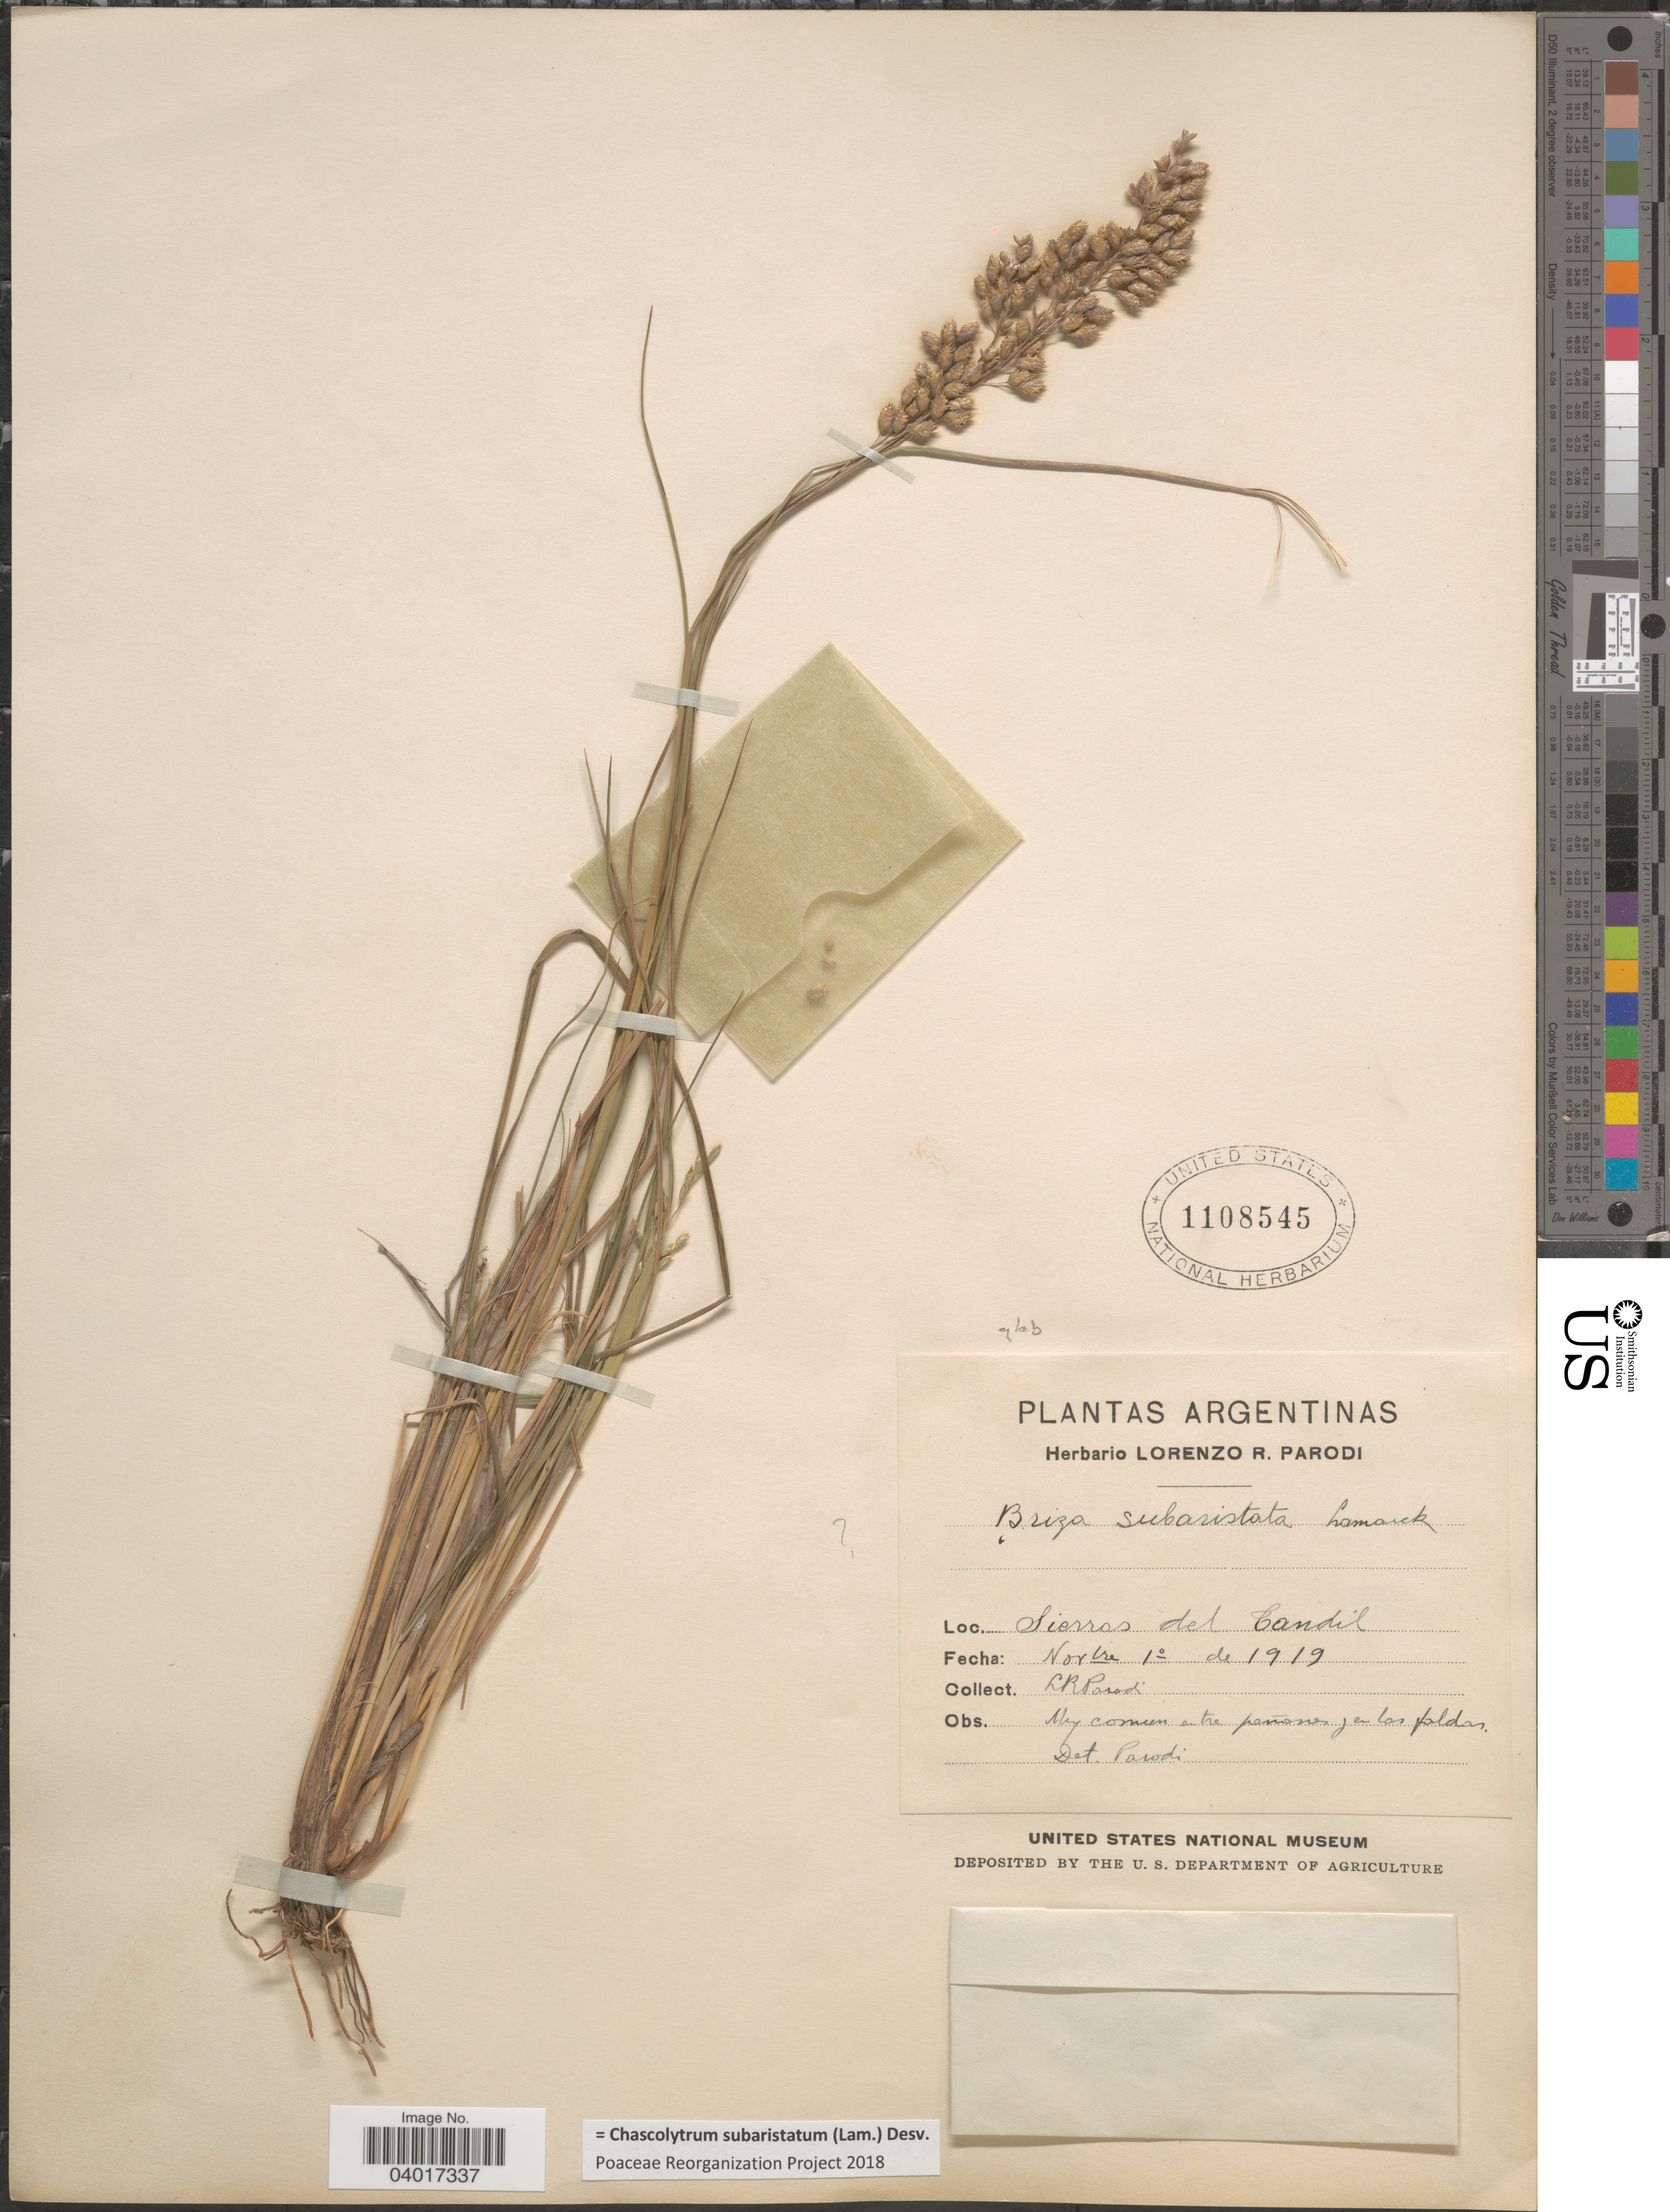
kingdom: Plantae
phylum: Tracheophyta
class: Liliopsida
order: Poales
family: Poaceae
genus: Chascolytrum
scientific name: Chascolytrum subaristatum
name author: (Lam.) Desv.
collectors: L. R. Parodi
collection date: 1919-11-01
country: Argentina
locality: Sierras del Tandil.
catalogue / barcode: US 1108545